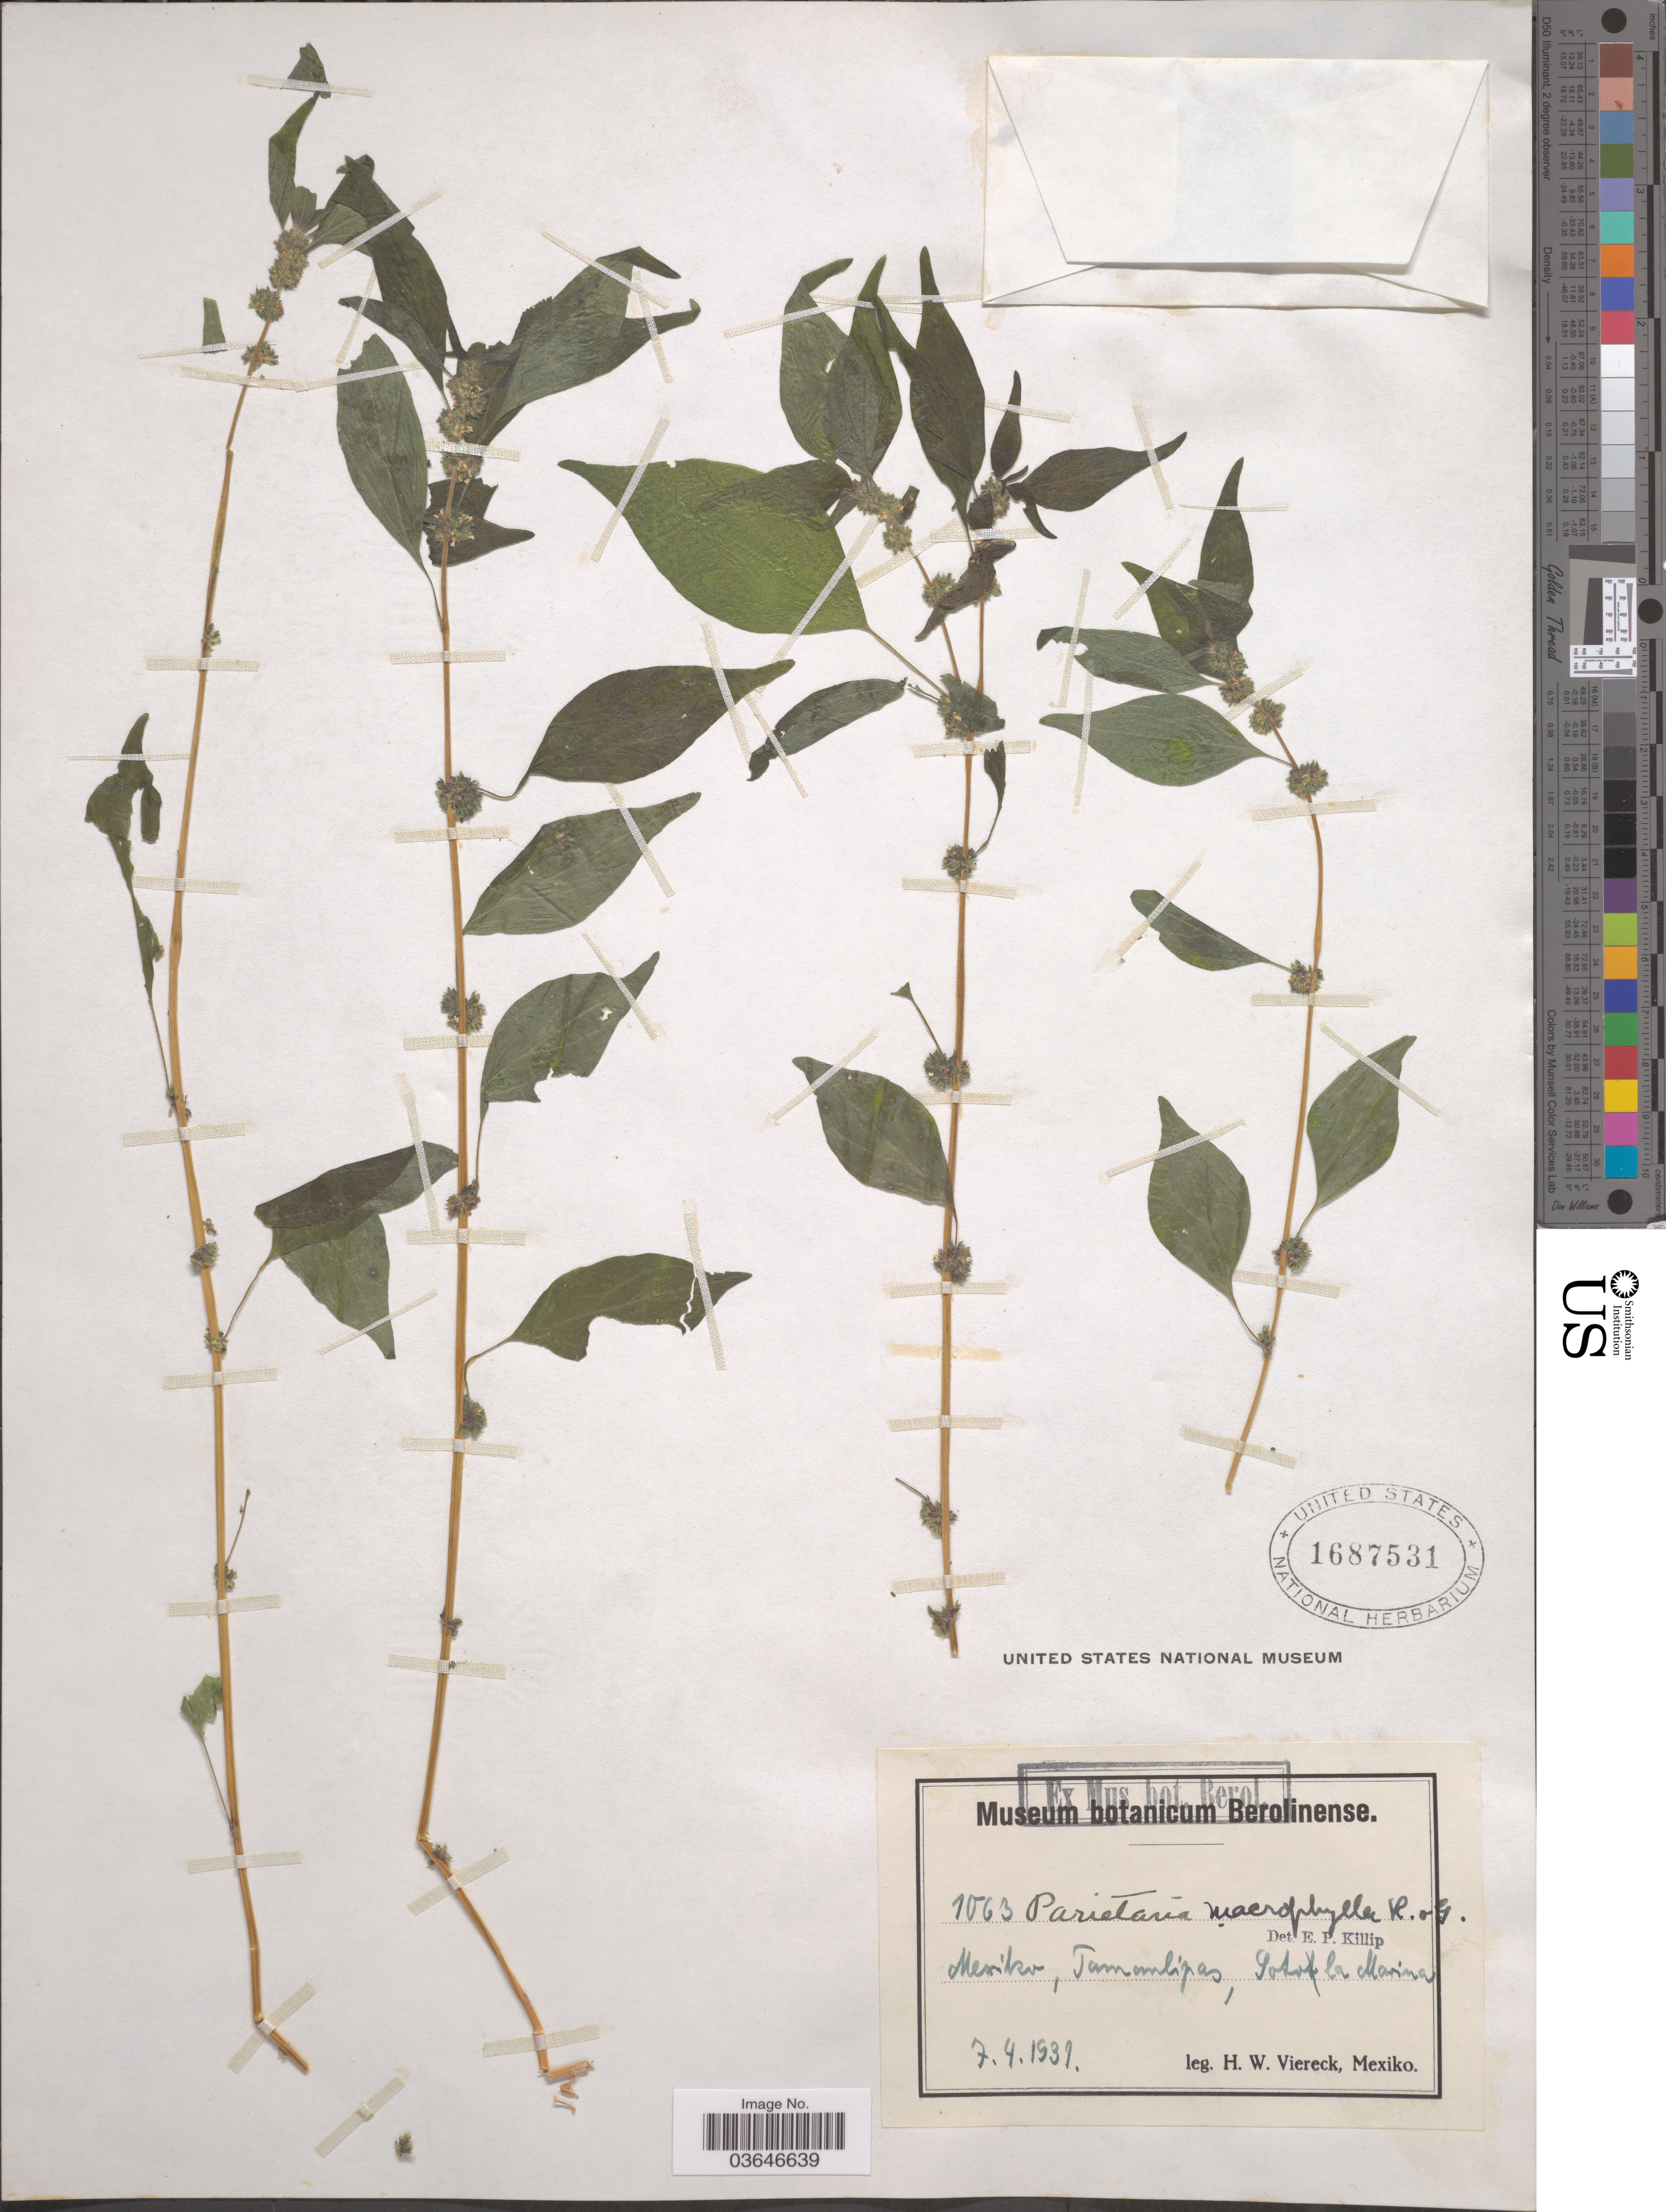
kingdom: Plantae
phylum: Tracheophyta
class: Magnoliopsida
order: Rosales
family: Urticaceae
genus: Parietaria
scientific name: Parietaria macrophylla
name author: B.L. Rob. & Greenm.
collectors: H. W. Viereck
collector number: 1063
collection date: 1931-07-04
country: Mexico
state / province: Tamaulipas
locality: Meriko, Soto la Marina.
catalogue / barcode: US 1687531